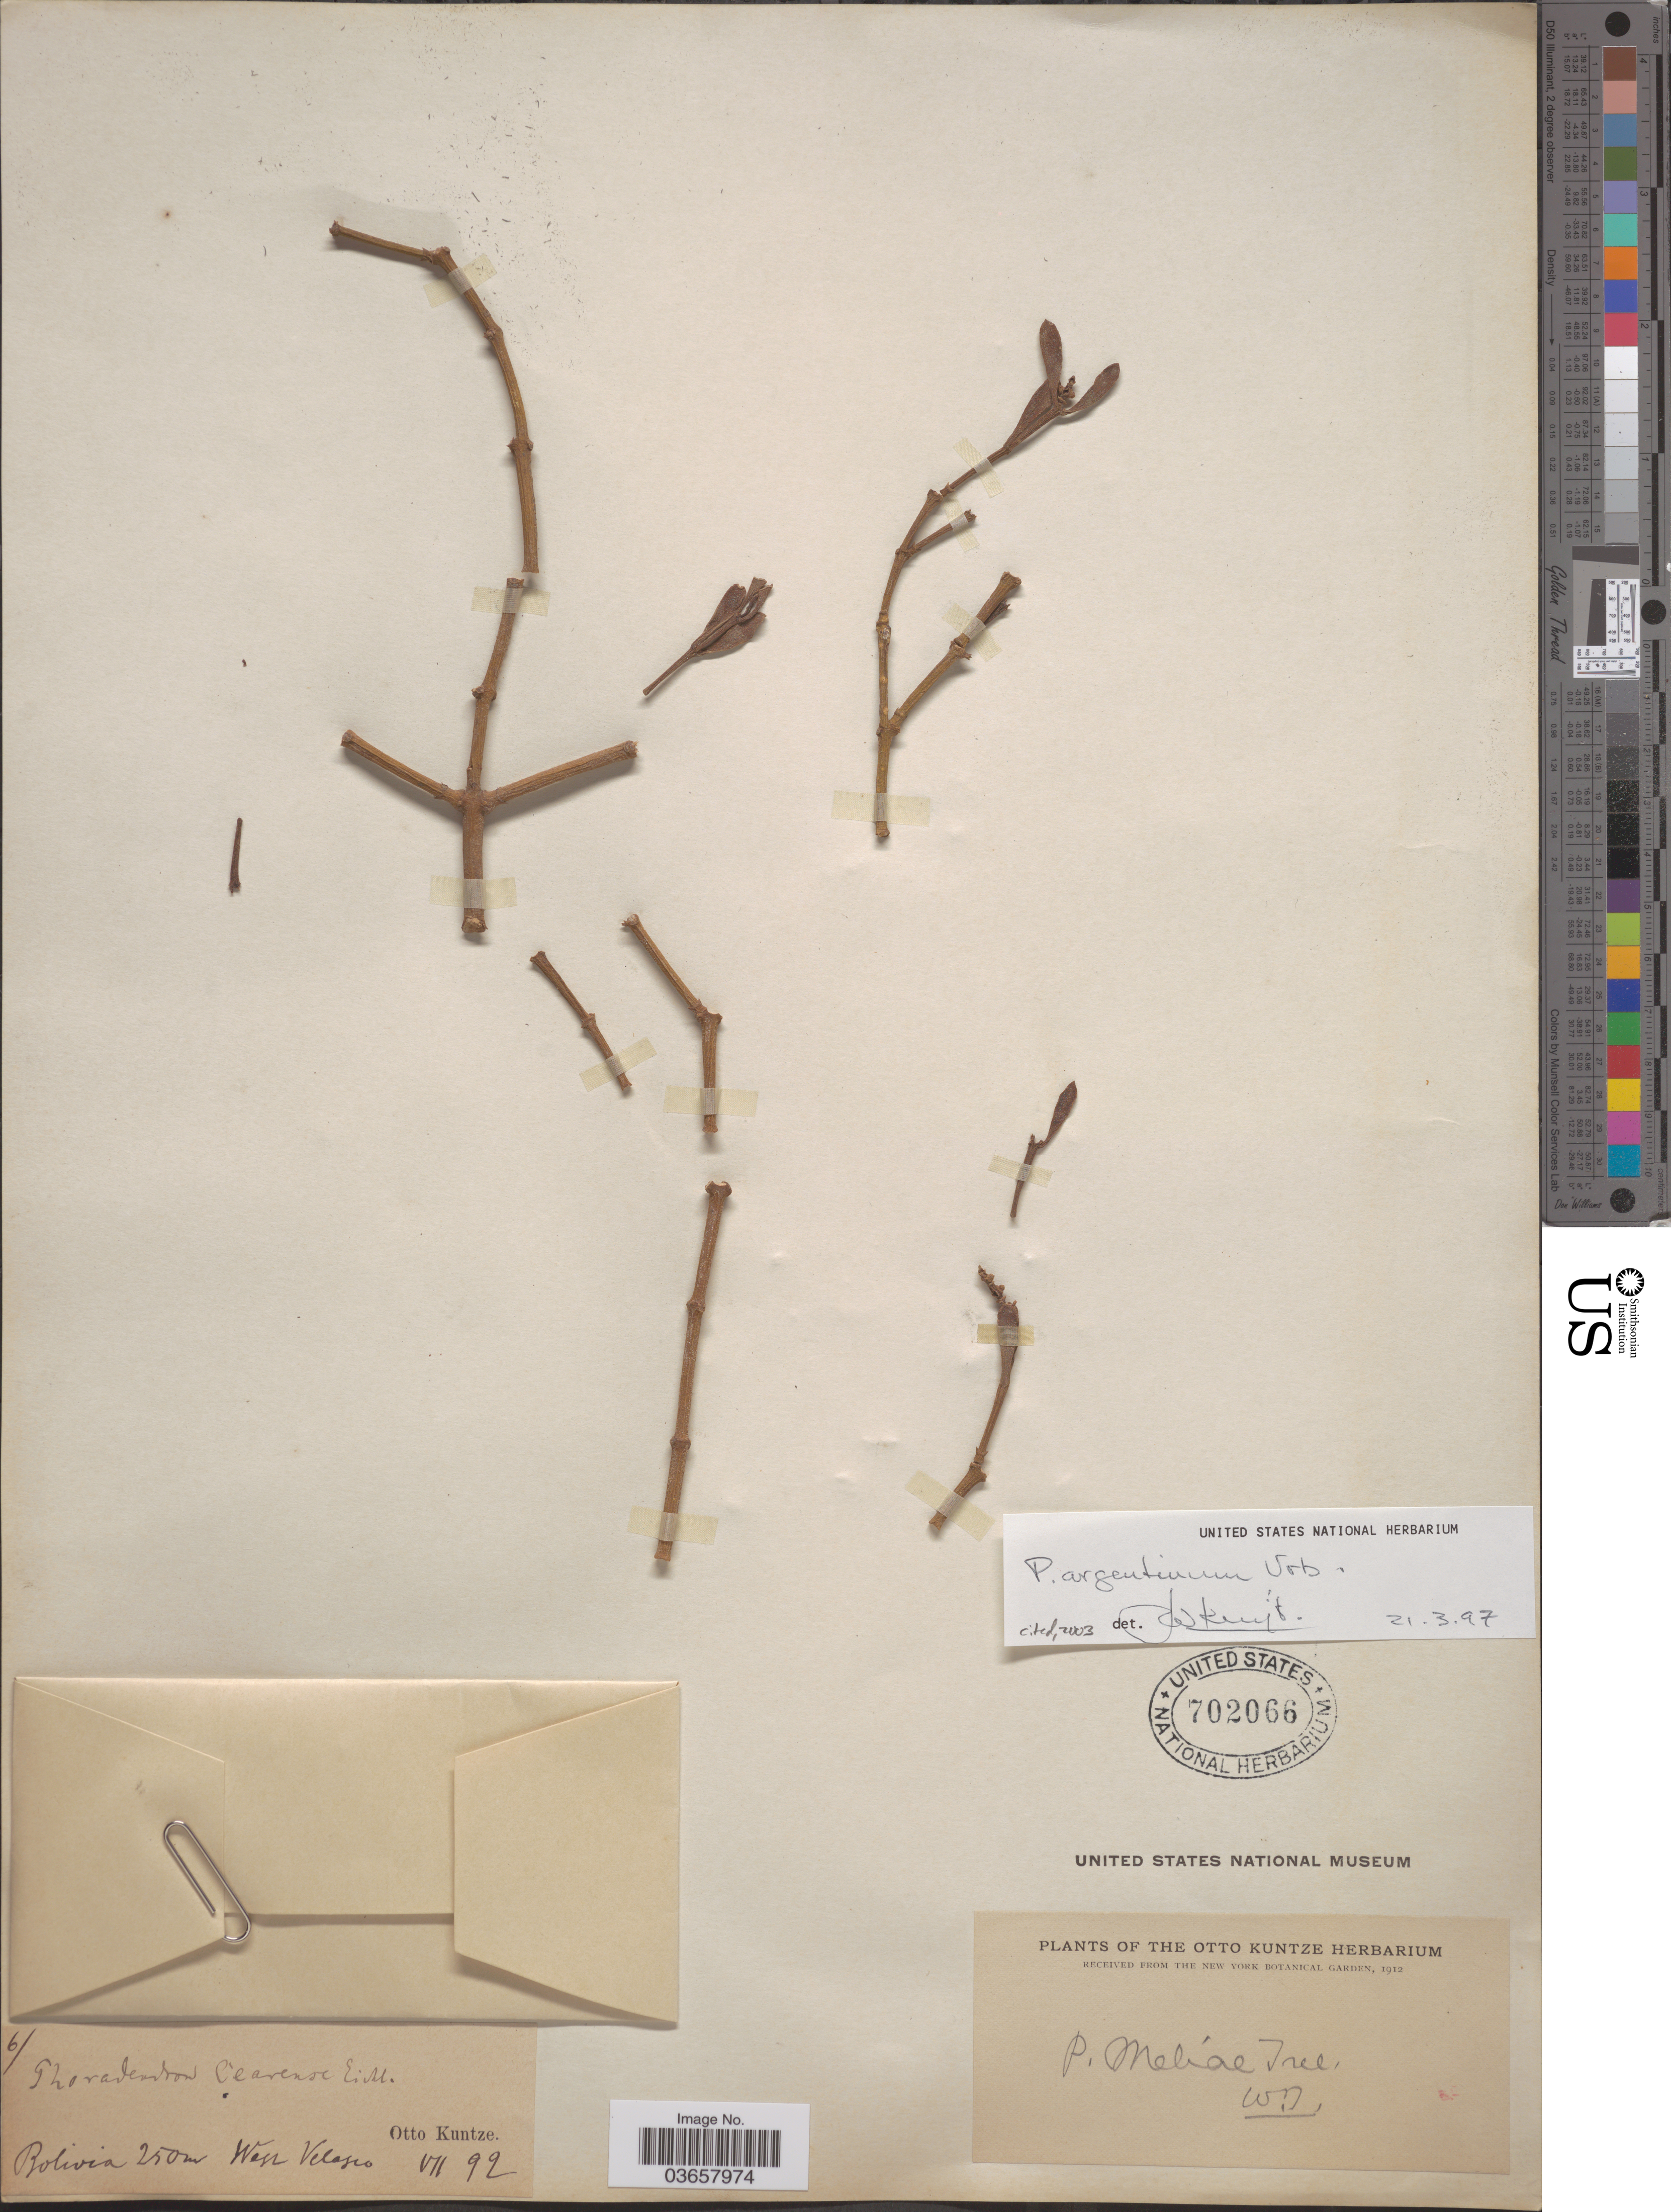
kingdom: Plantae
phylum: Tracheophyta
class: Magnoliopsida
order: Santalales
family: Viscaceae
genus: Phoradendron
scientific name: Phoradendron argentinum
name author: Urb.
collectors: C.E.O. Kuntze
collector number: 6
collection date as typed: Transcribed d/m/y: /7/92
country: Bolivia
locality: West Velasco.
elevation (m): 250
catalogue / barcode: US 702066